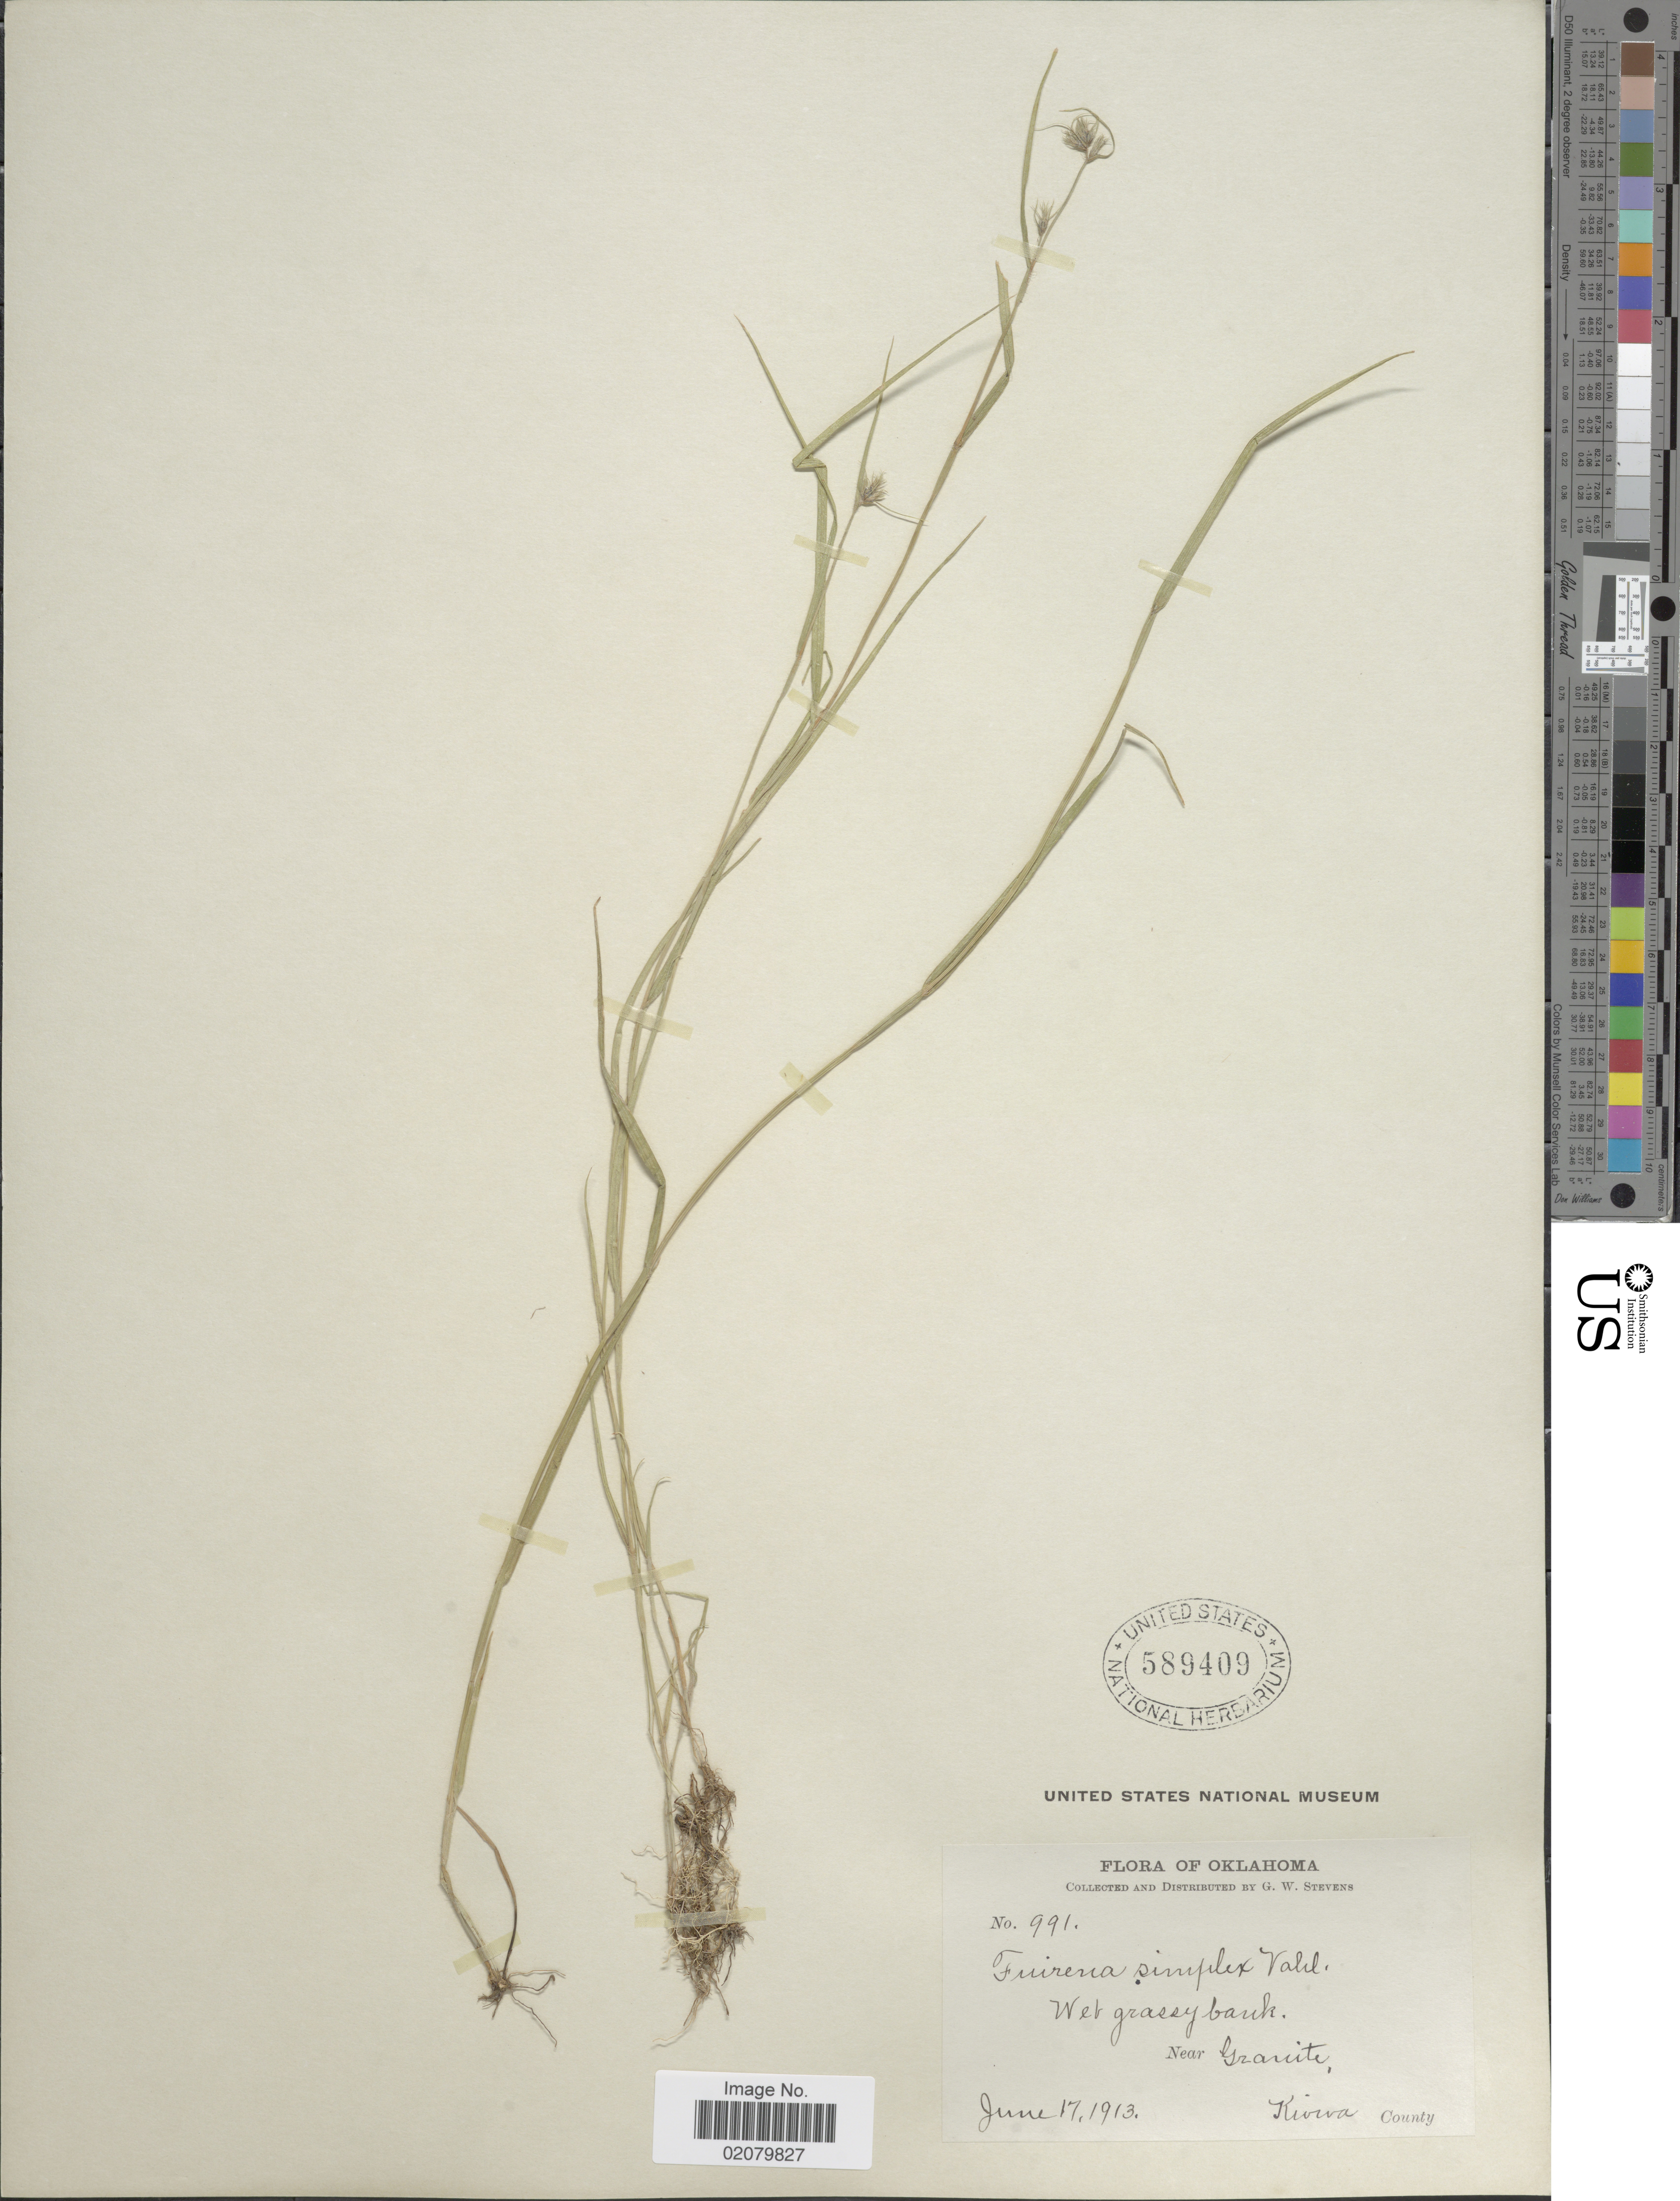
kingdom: Plantae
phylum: Tracheophyta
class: Liliopsida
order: Poales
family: Cyperaceae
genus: Fuirena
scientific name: Fuirena simplex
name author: Vahl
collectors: G. W. Stevens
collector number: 991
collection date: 1913-06-17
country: United States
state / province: Oklahoma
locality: Near Granite, Kiowa County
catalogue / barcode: US 589409